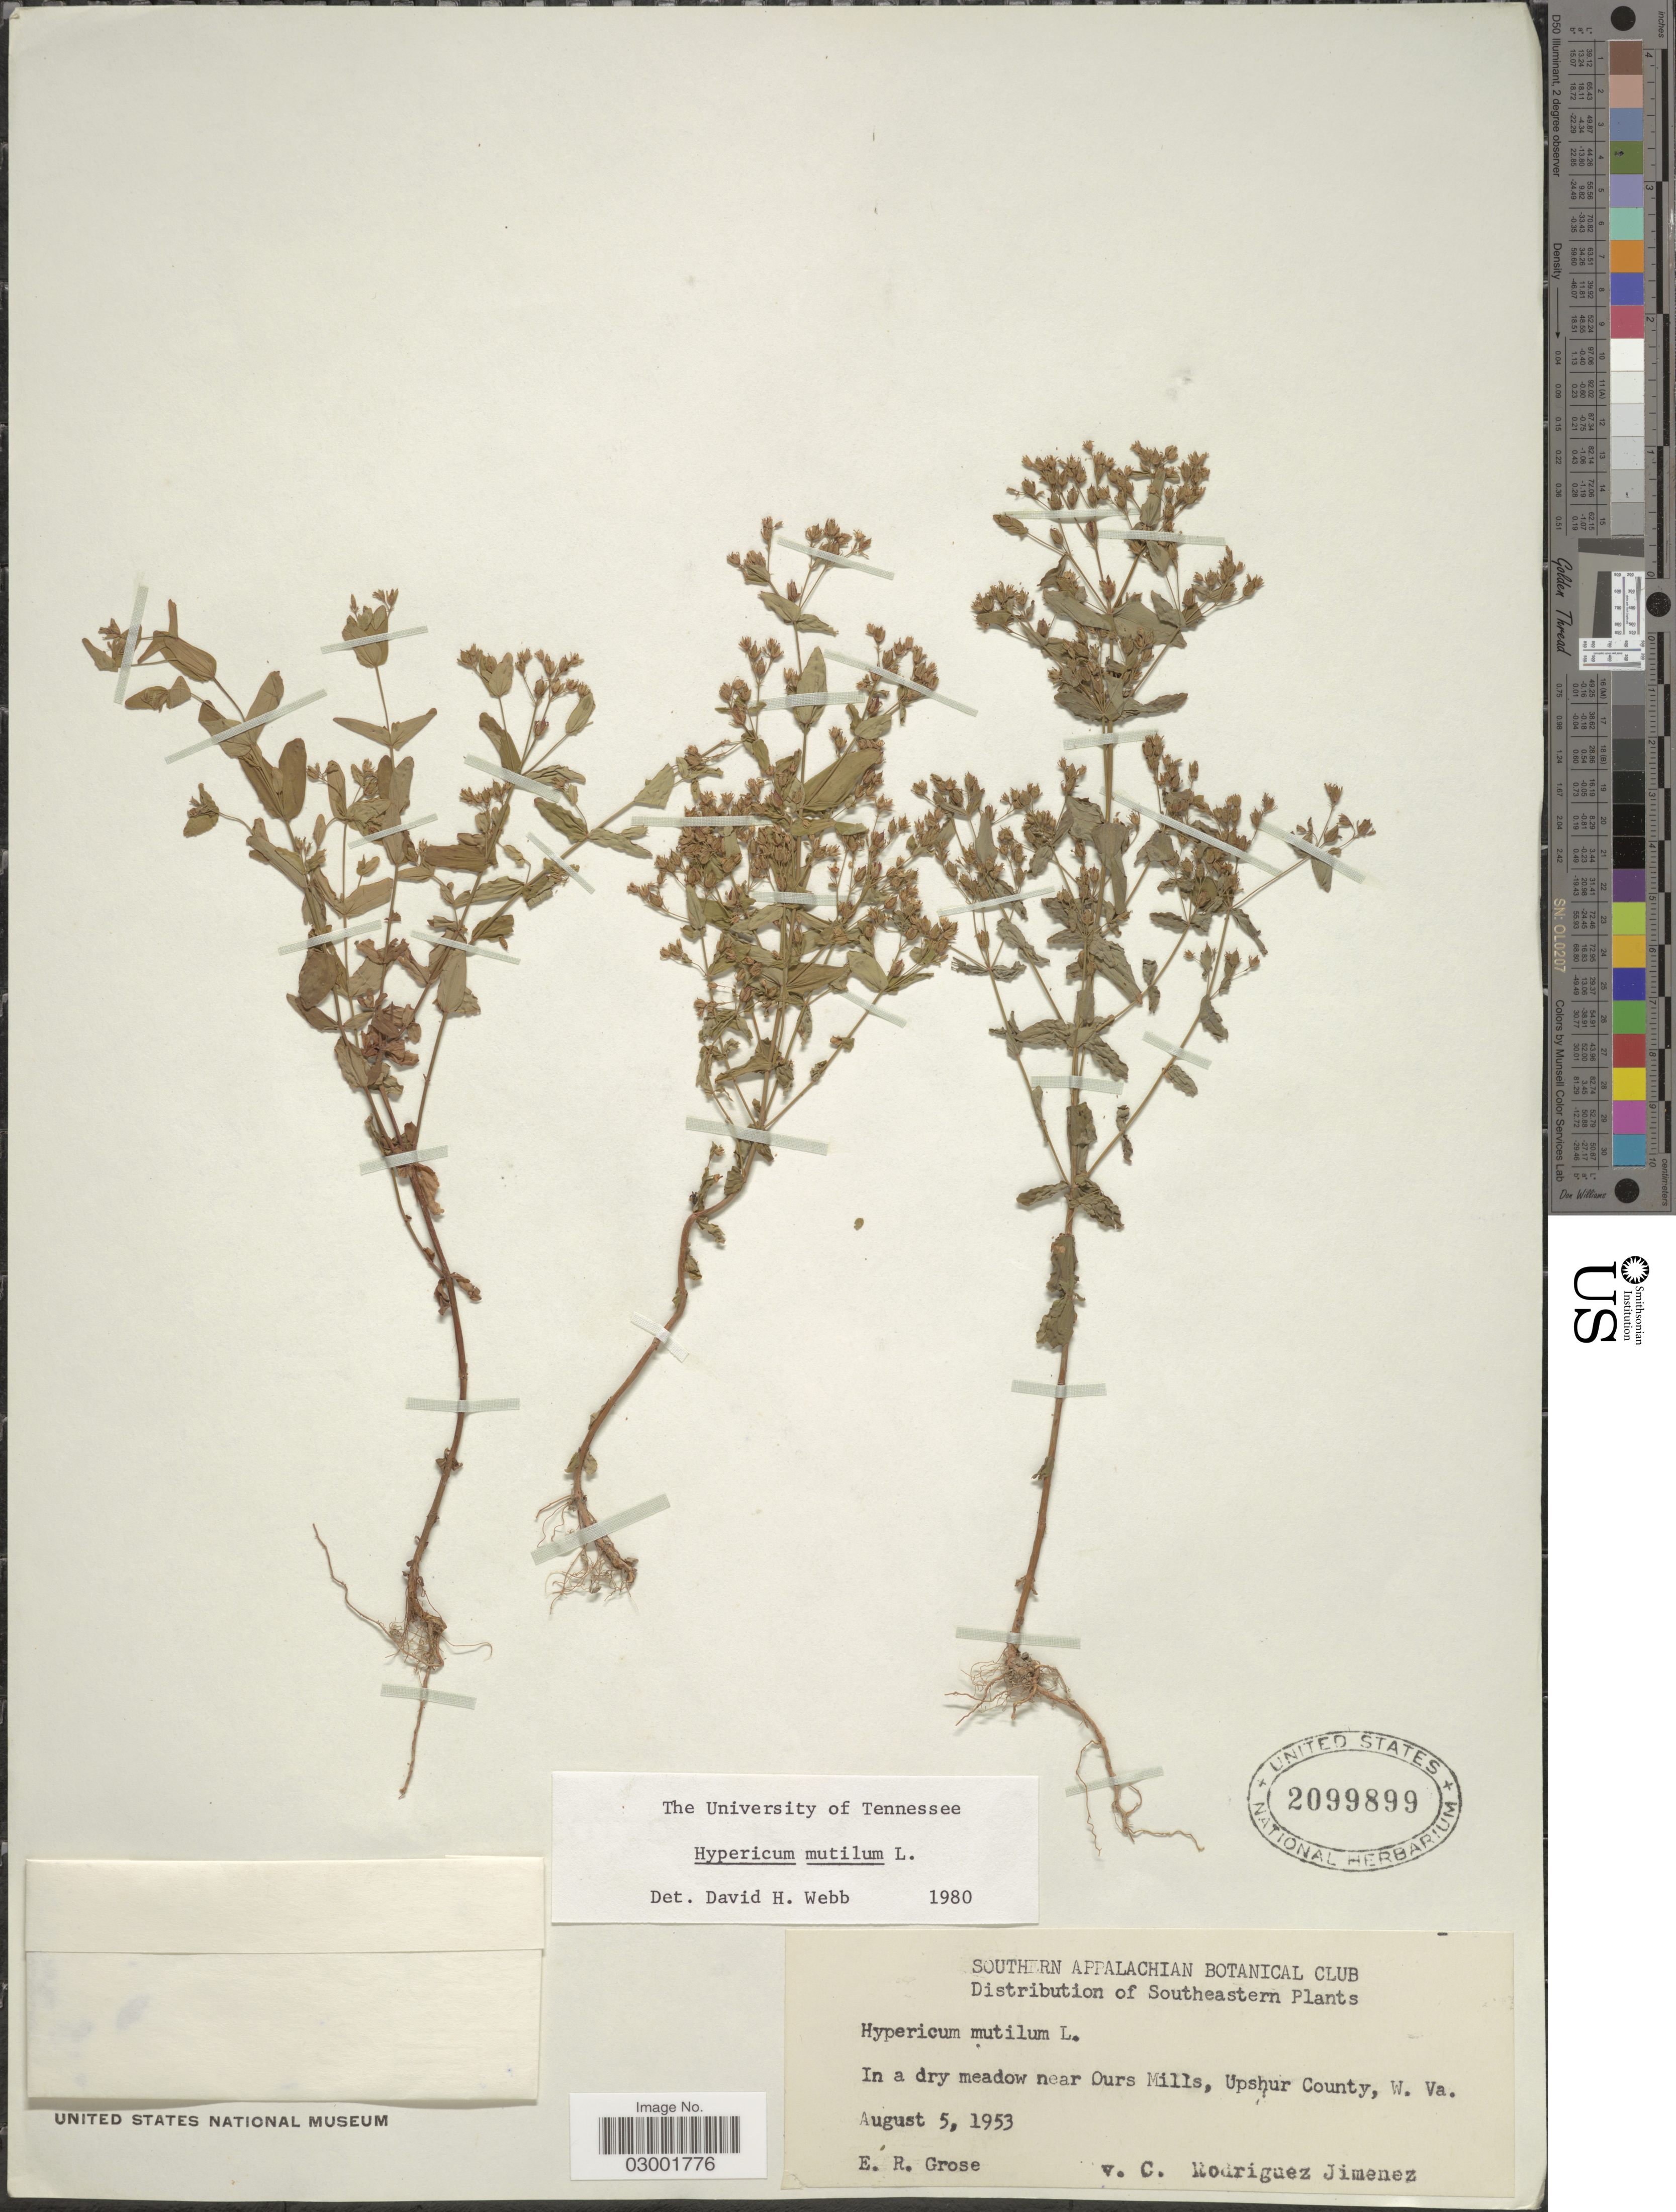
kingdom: Plantae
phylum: Tracheophyta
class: Magnoliopsida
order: Malpighiales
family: Hypericaceae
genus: Hypericum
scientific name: Hypericum mutilum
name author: L.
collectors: E. Grose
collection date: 1953-08-05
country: United States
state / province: West Virginia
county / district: Upshur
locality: Southeastern. In a dry meadow near Ours Mills, Upshur County, W. Va.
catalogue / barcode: US 2099899